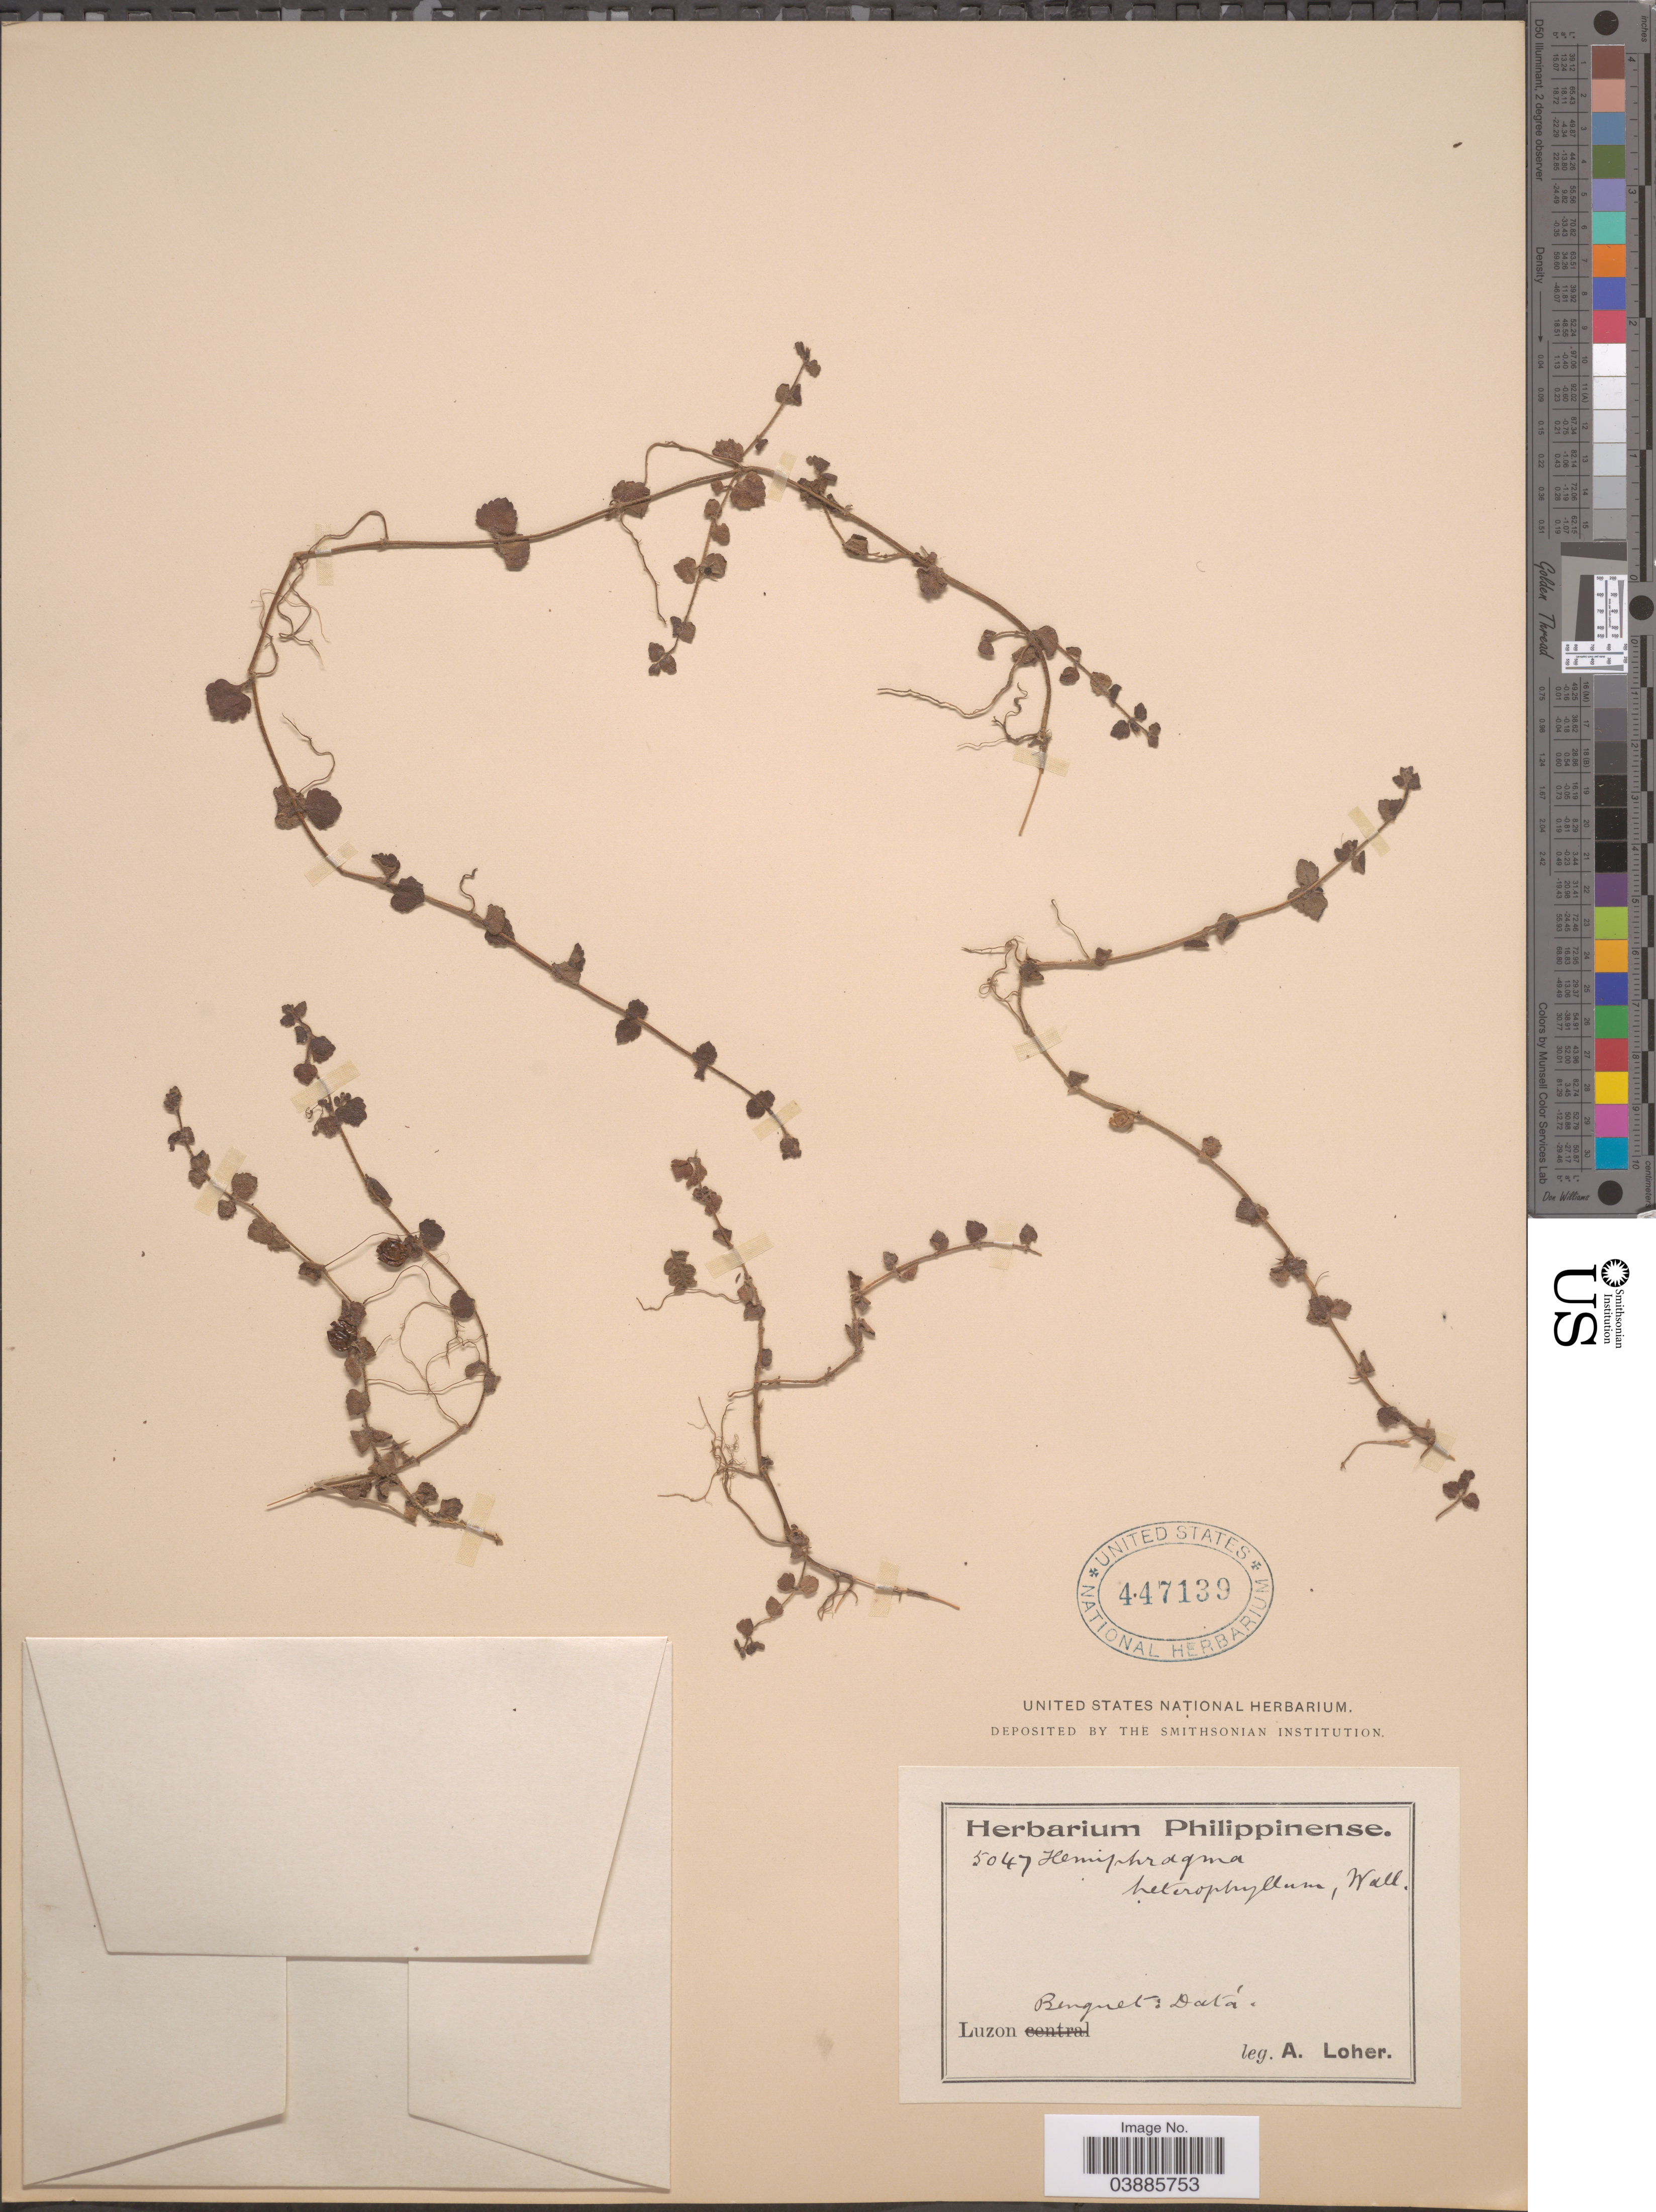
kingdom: Plantae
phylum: Tracheophyta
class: Magnoliopsida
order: Lamiales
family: Plantaginaceae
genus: Hemiphragma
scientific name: Hemiphragma heterophyllum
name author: Wall.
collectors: A. Loher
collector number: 5047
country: Philippines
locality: Luzon. Benguet: Data.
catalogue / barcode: US 447139